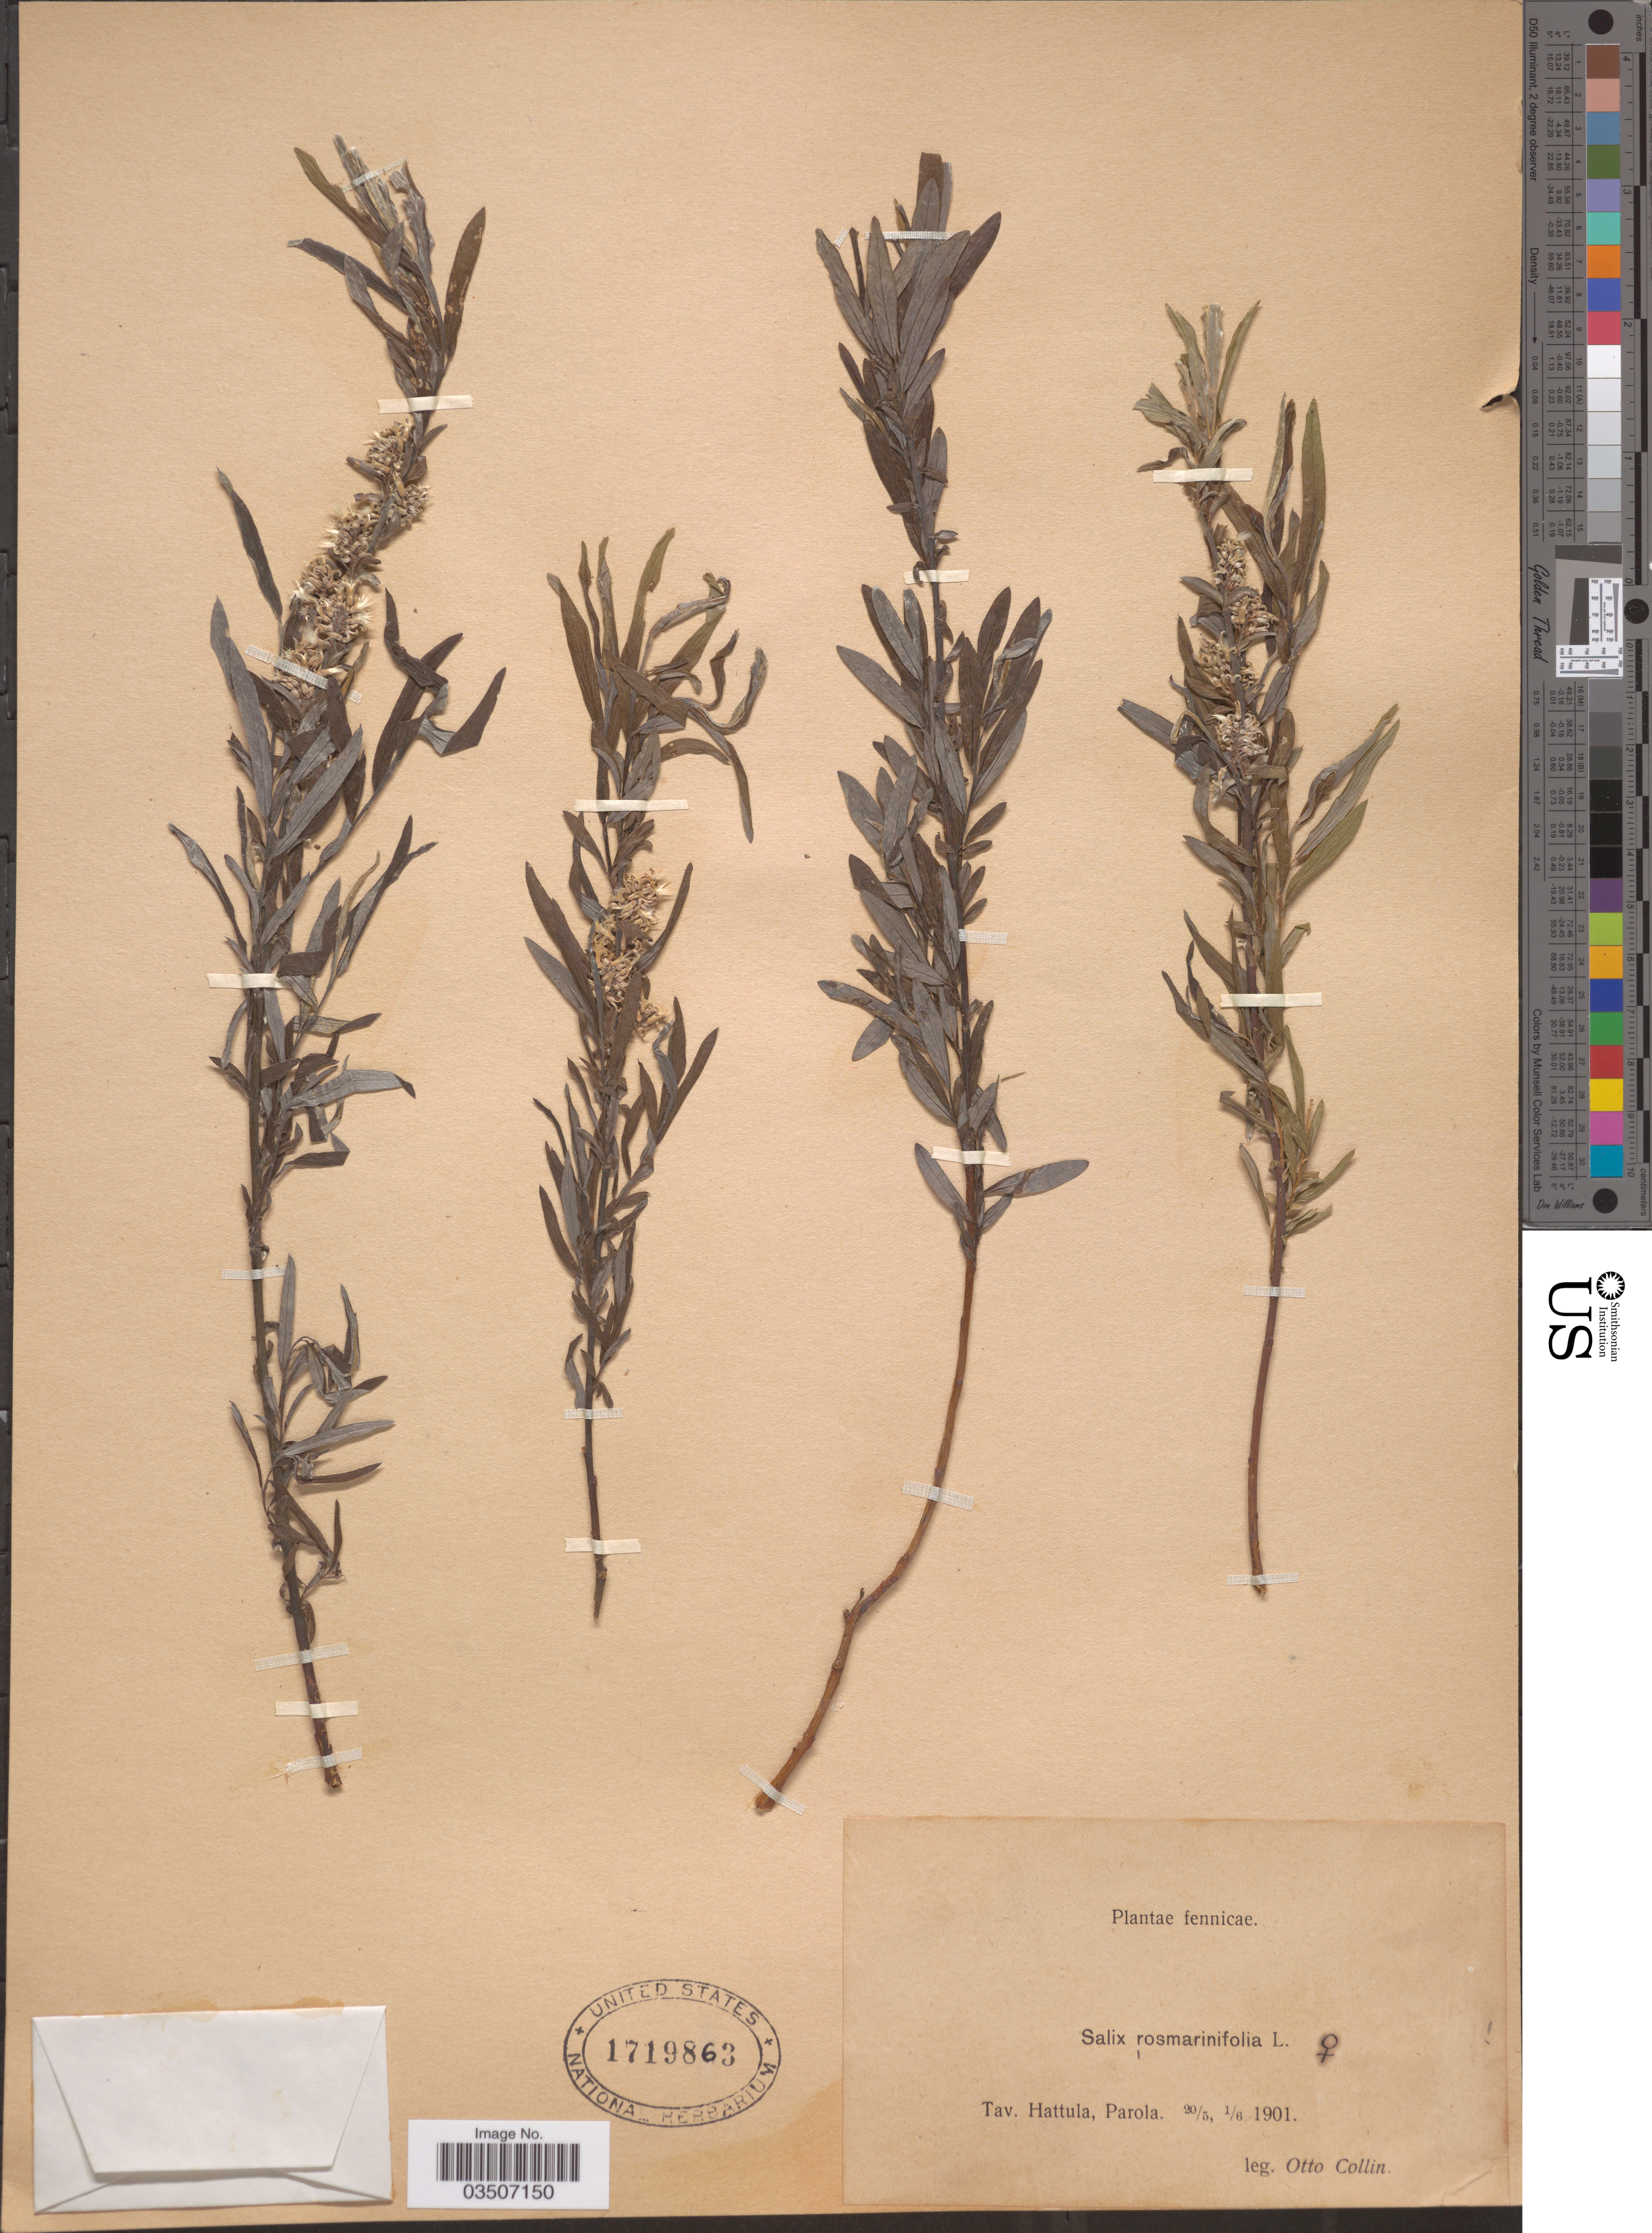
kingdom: Plantae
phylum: Tracheophyta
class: Magnoliopsida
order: Malpighiales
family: Salicaceae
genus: Salix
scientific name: Salix rosmarinifolia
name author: L.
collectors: O. Collin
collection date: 1901-05-20/1901-06-01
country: Finland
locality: Fennicae. Tav. Hattula, Parola.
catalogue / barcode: US 1719863